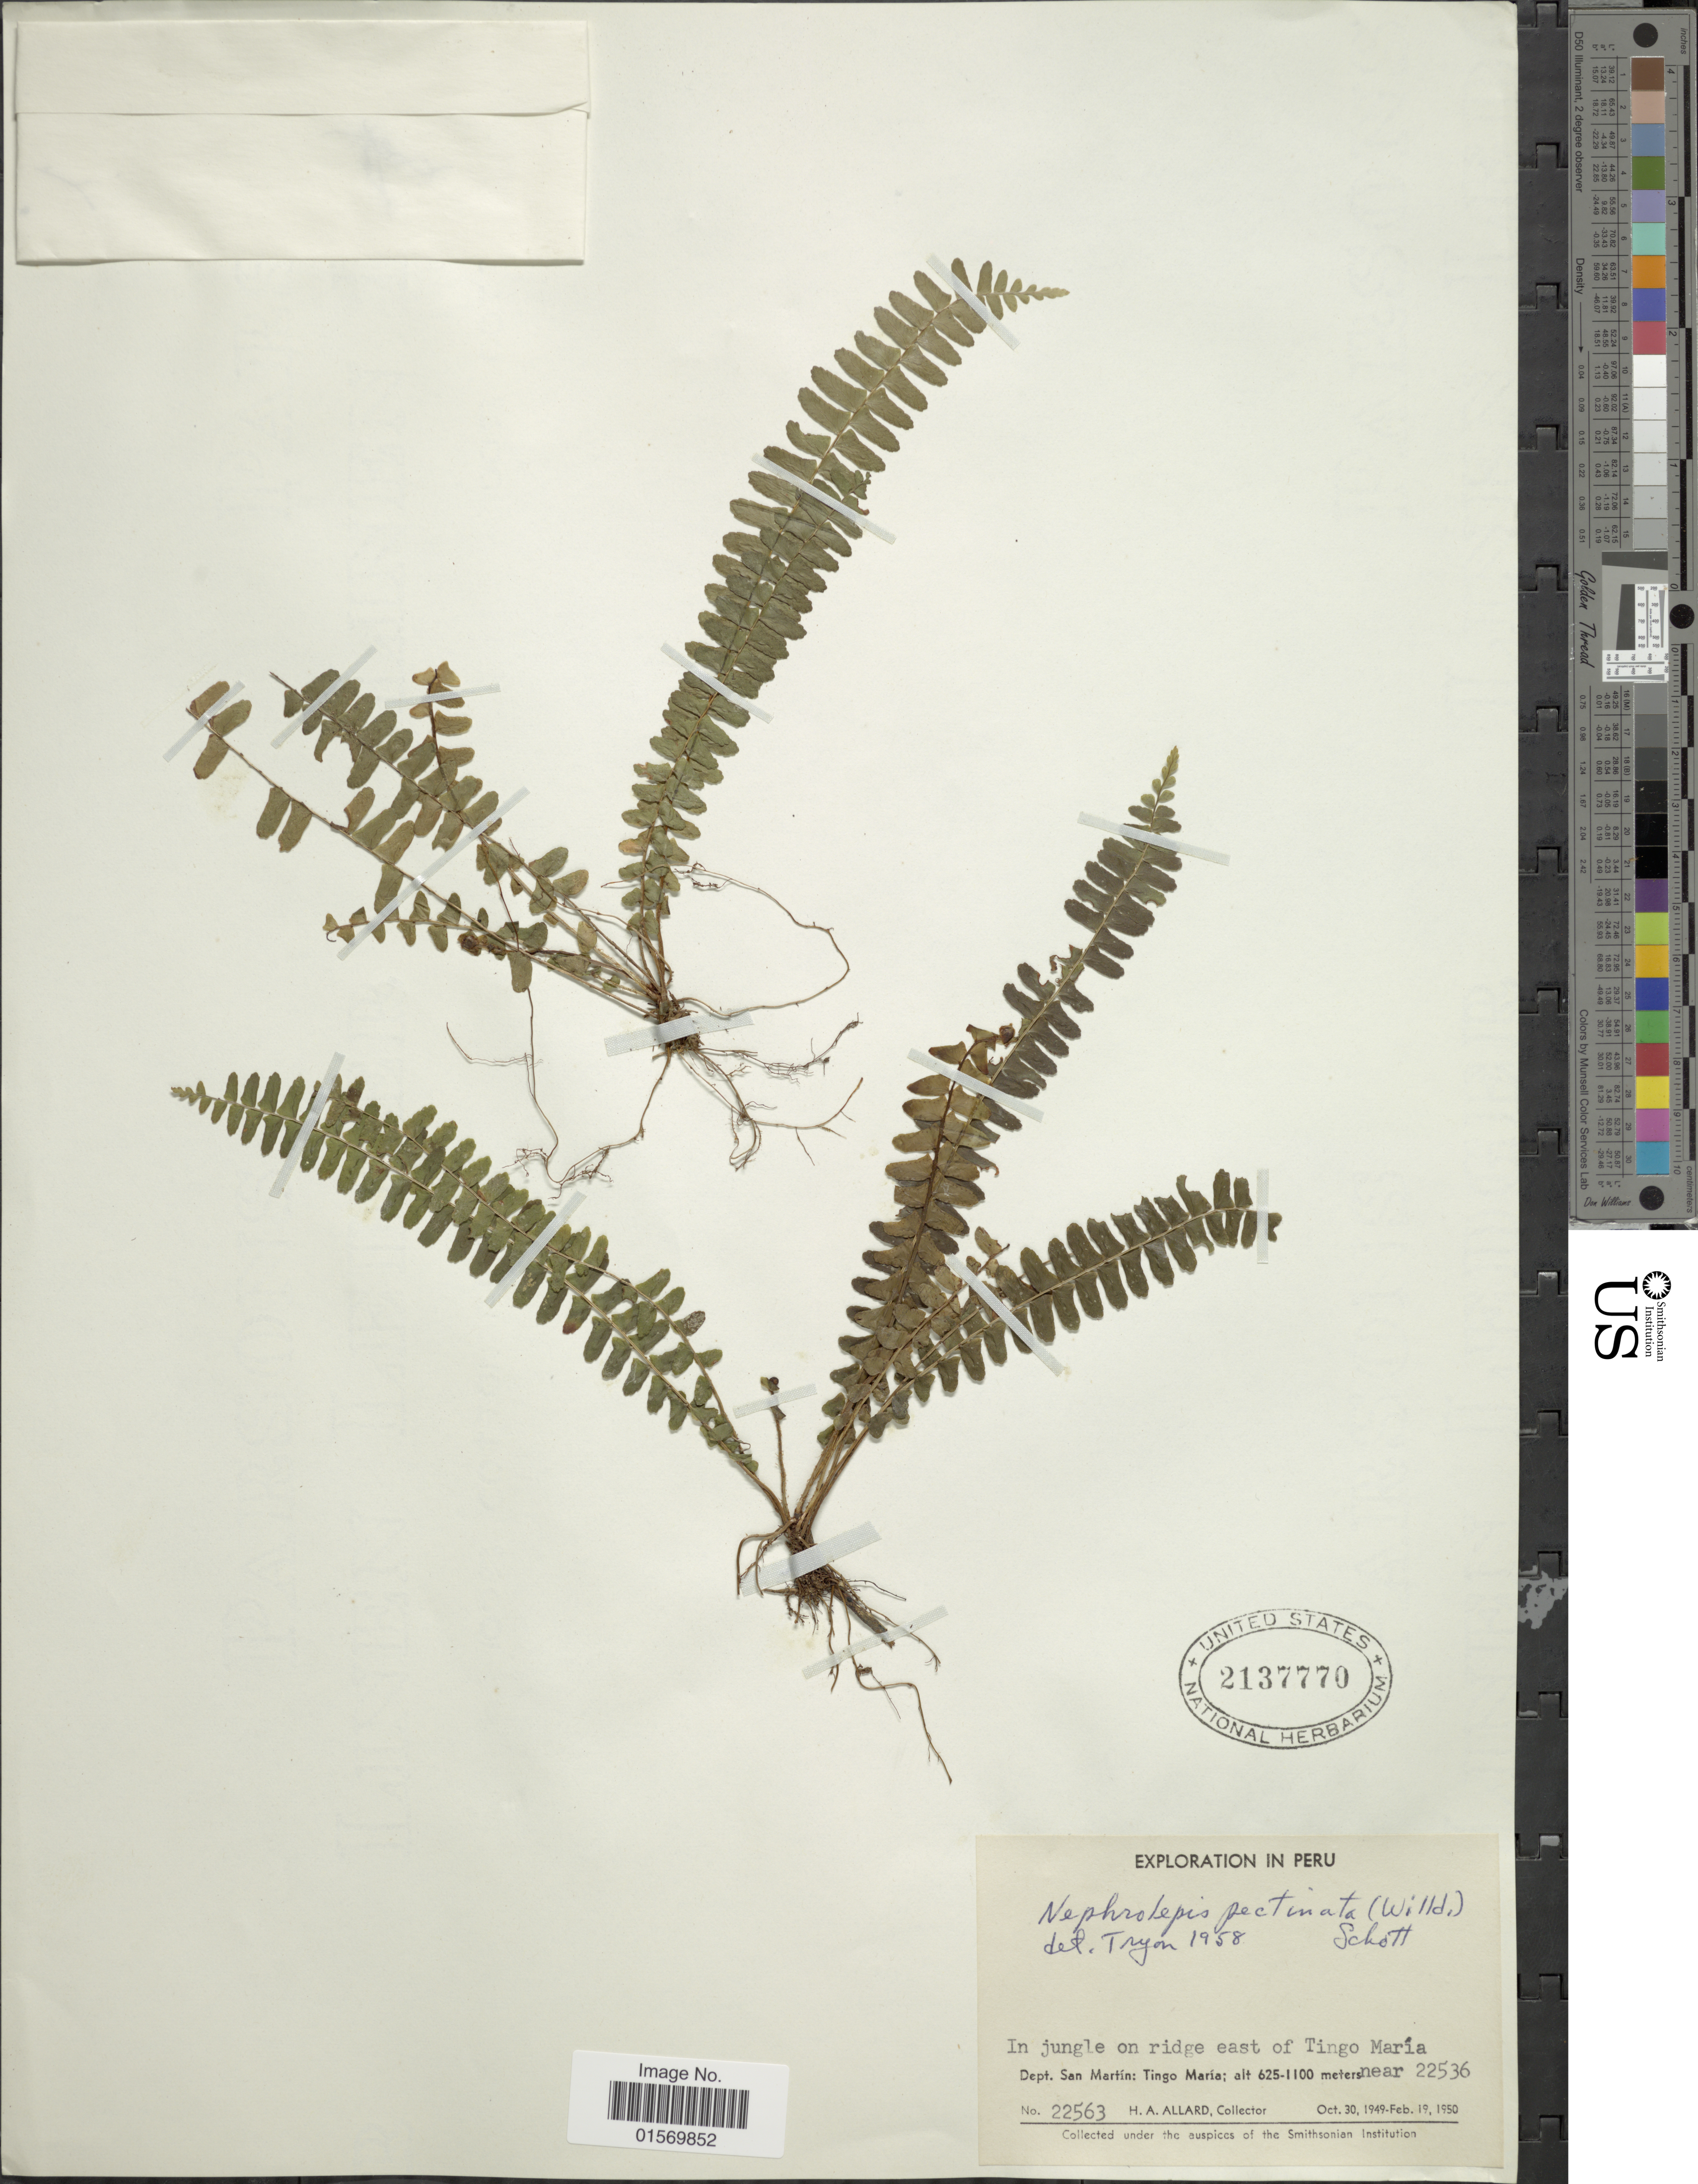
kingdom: Plantae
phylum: Tracheophyta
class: Polypodiopsida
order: Polypodiales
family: Nephrolepidaceae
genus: Nephrolepis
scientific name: Nephrolepis pectinata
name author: (Willd.) Schott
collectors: H. A. Allard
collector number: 22563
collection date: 1949-10-30/1950-02-19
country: Peru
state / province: San Martín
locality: In jungle on ridge east of Tingo Maria near 22536, Tingo Maria.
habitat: in jungle on ridge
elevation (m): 625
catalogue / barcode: US 2137770